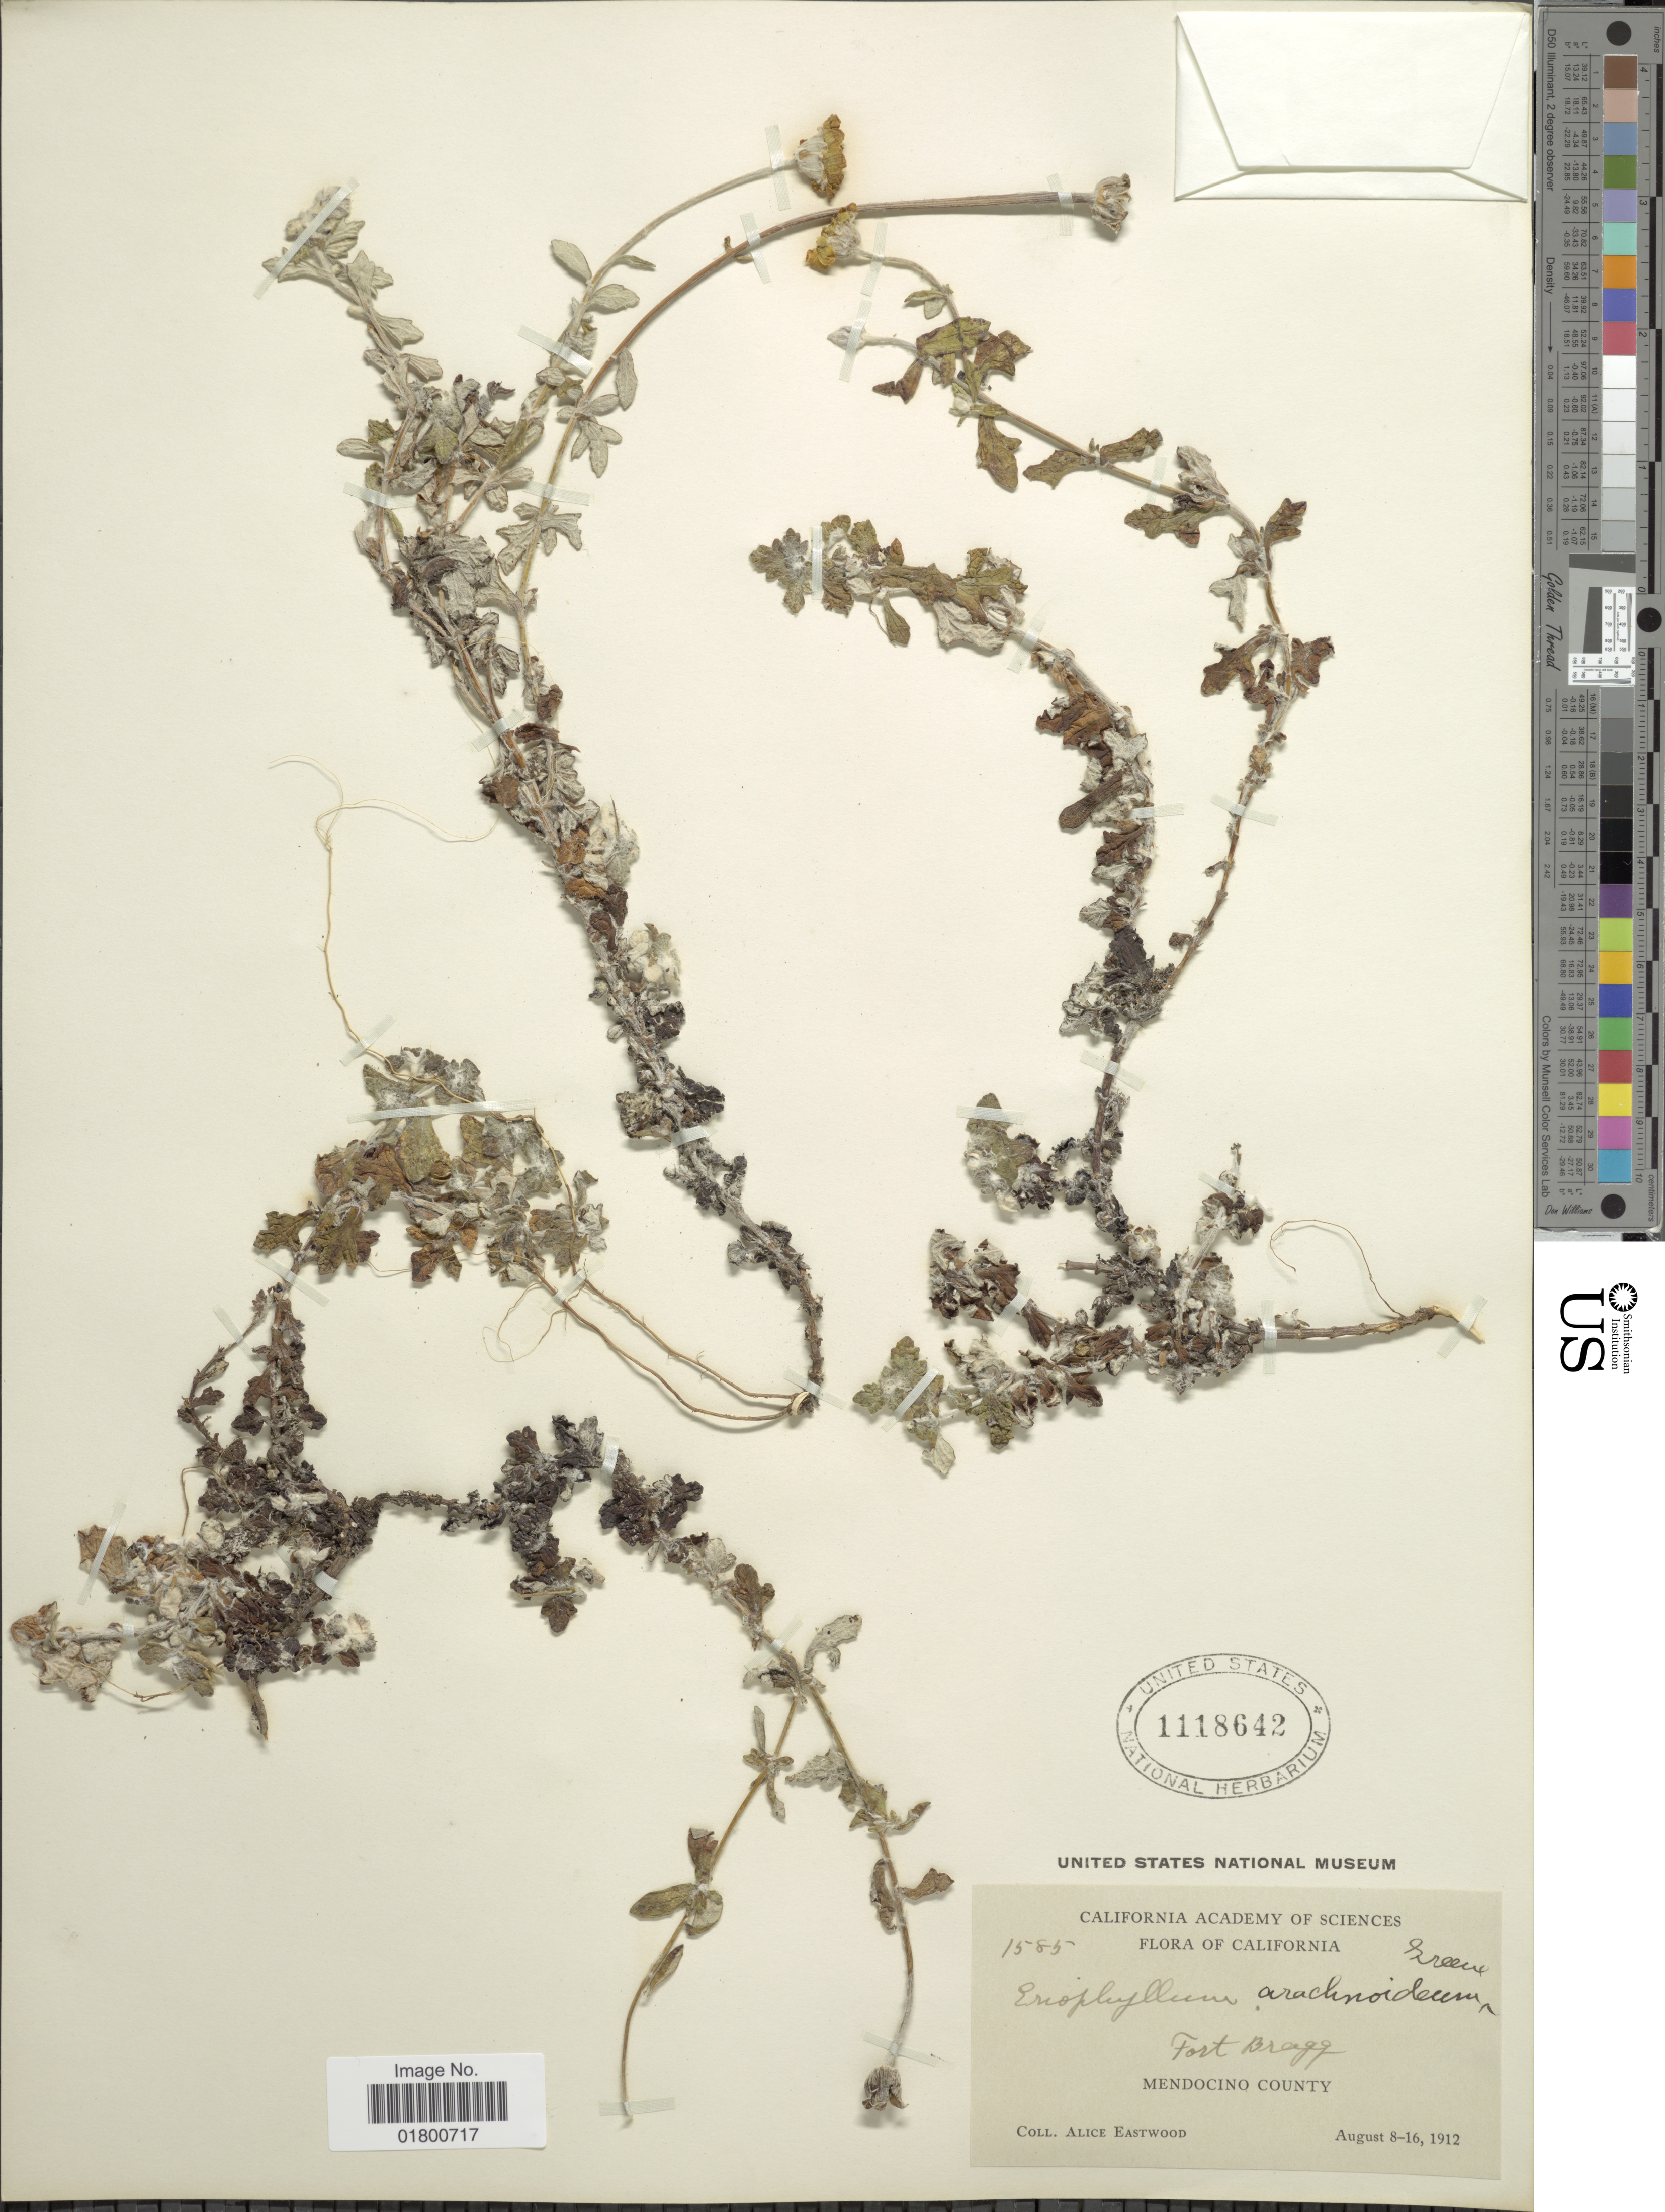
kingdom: Plantae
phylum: Tracheophyta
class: Magnoliopsida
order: Asterales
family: Asteraceae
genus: Eriophyllum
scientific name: Eriophyllum sp.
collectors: A. Eastwood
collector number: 1585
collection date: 1912-08-08/1912-08-16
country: United States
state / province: California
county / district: Mendocino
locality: Fort Bragg, Mendocino County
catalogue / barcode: US 1118642